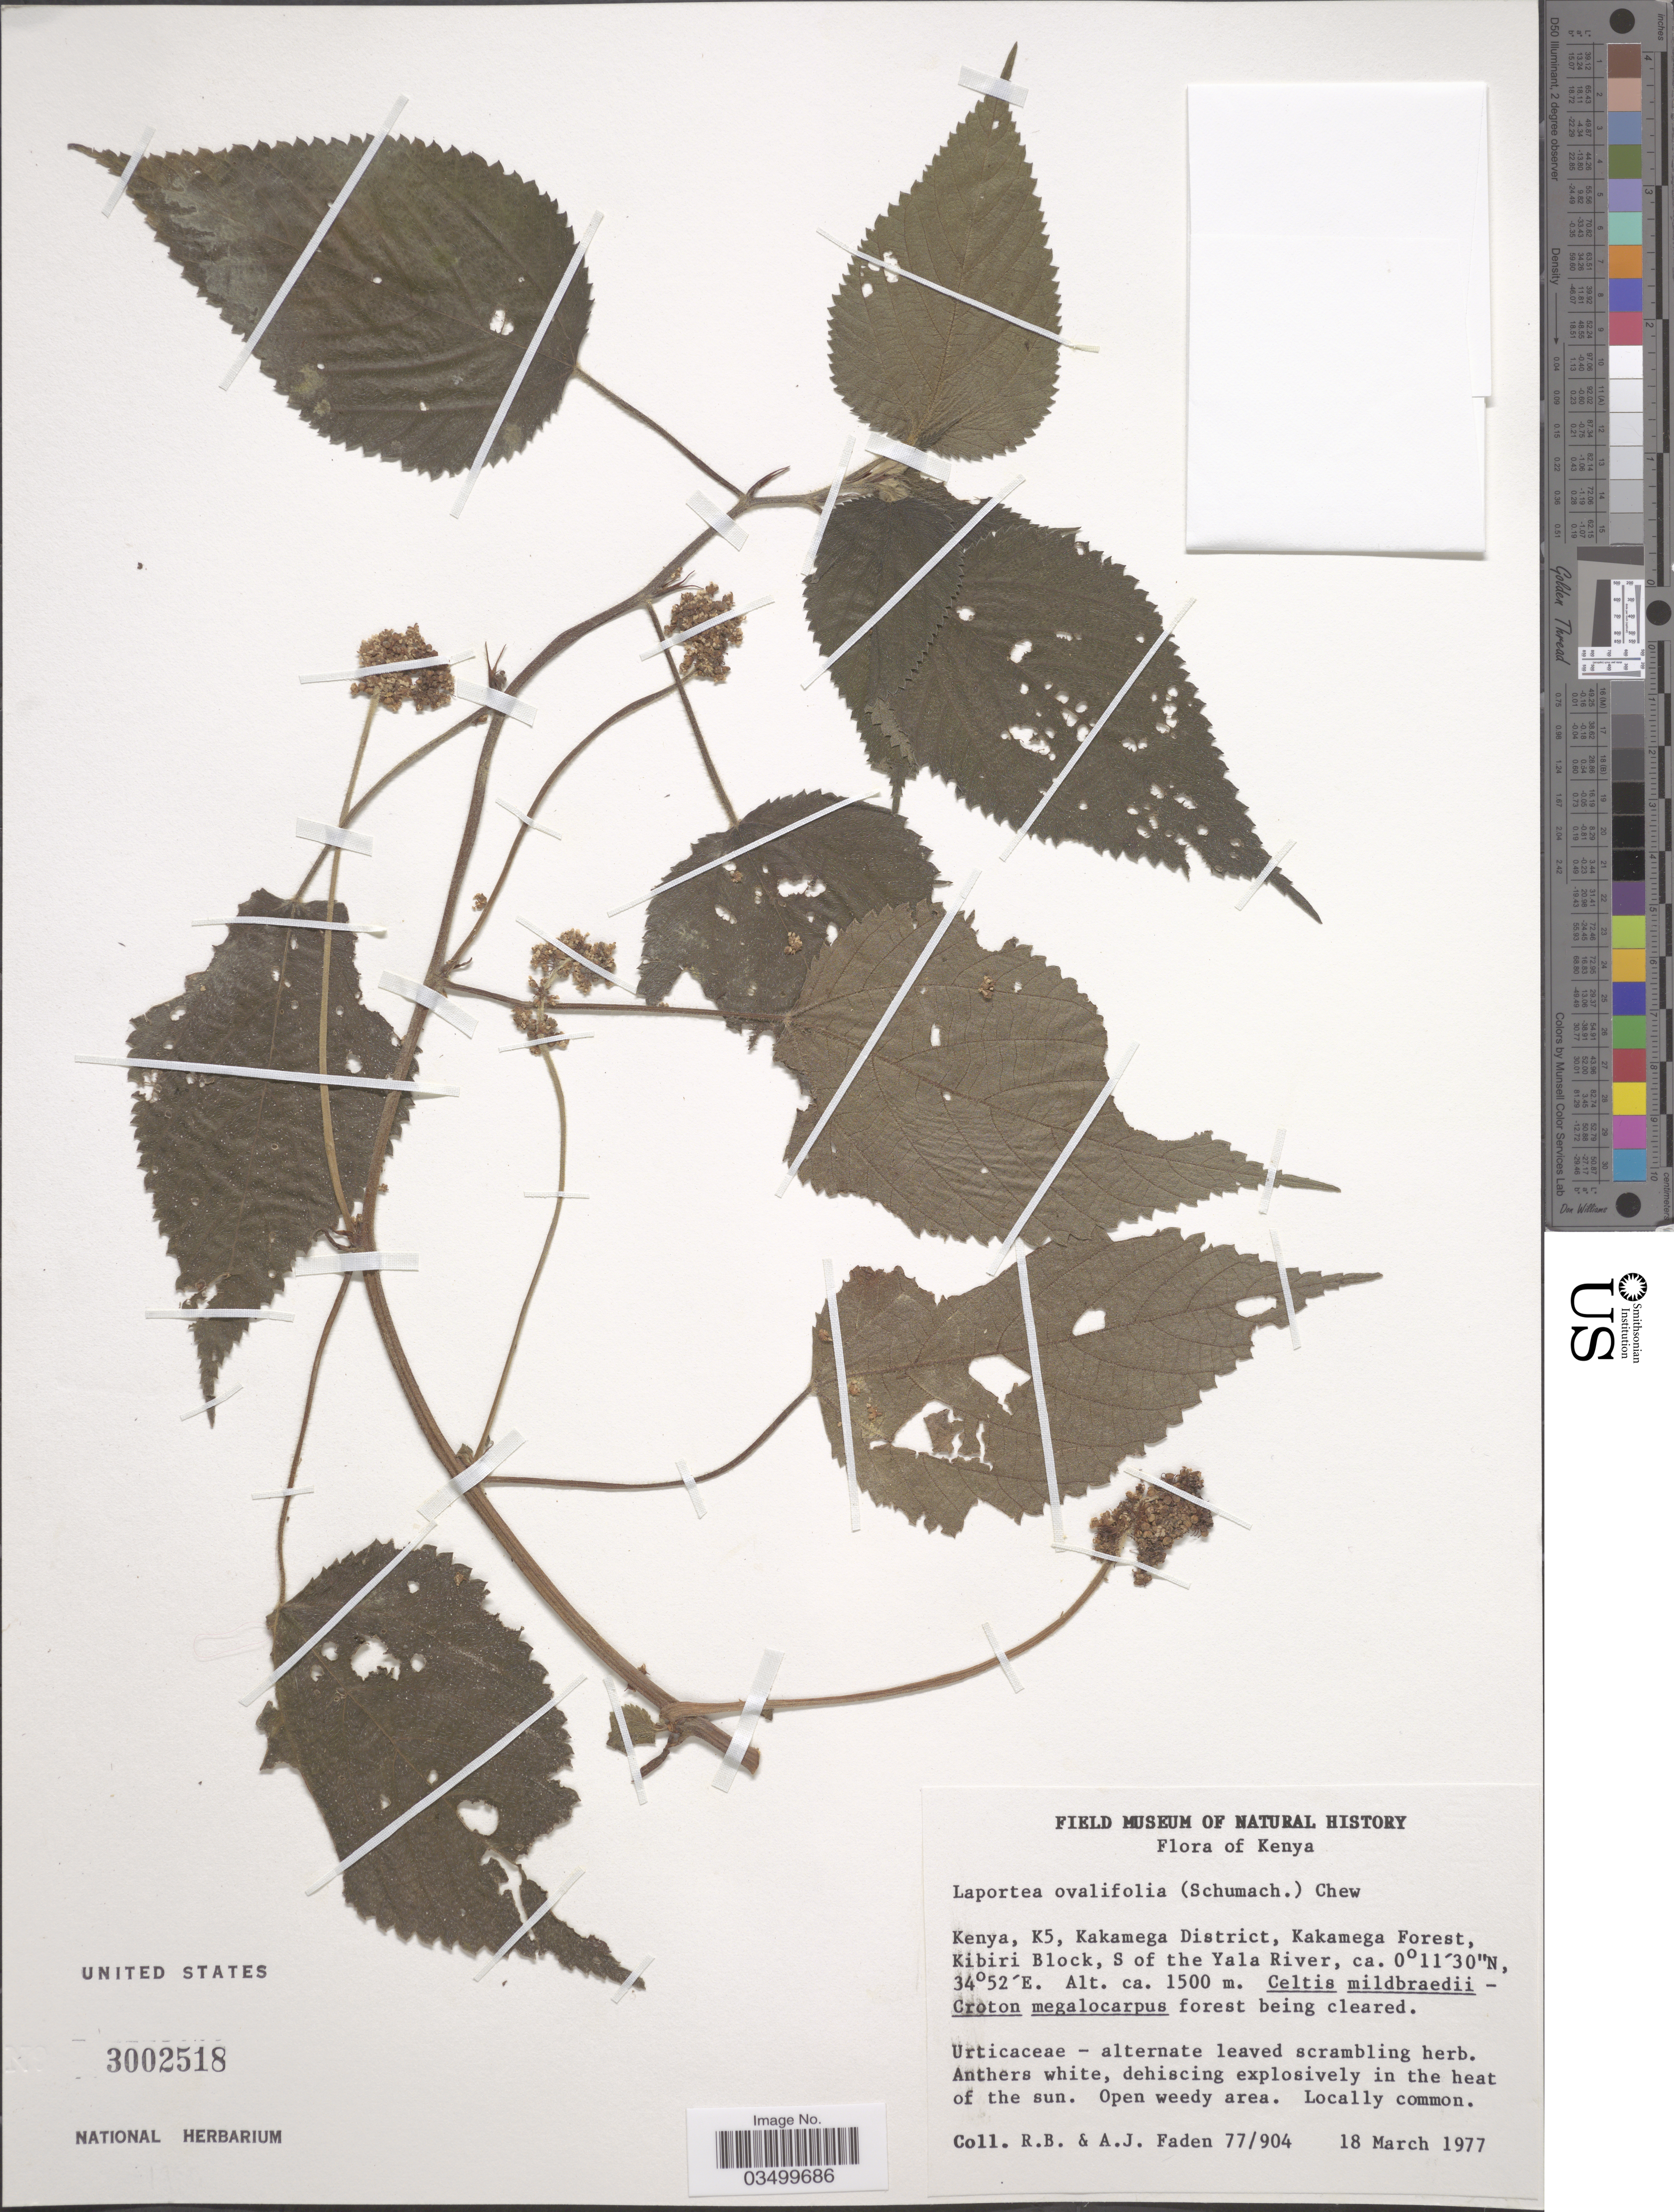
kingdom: Plantae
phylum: Tracheophyta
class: Magnoliopsida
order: Rosales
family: Urticaceae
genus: Laportea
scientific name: Laportea ovalifolia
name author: (Schum. & Thonn.) Chew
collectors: R. B. Faden & A. J. Faden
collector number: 77/904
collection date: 1977-03-18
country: Kenya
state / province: Kakamega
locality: K5, Kakamega District, Kakamega Forest, Kibiri Block, S of the Yala River.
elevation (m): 1500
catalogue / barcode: US 3002518